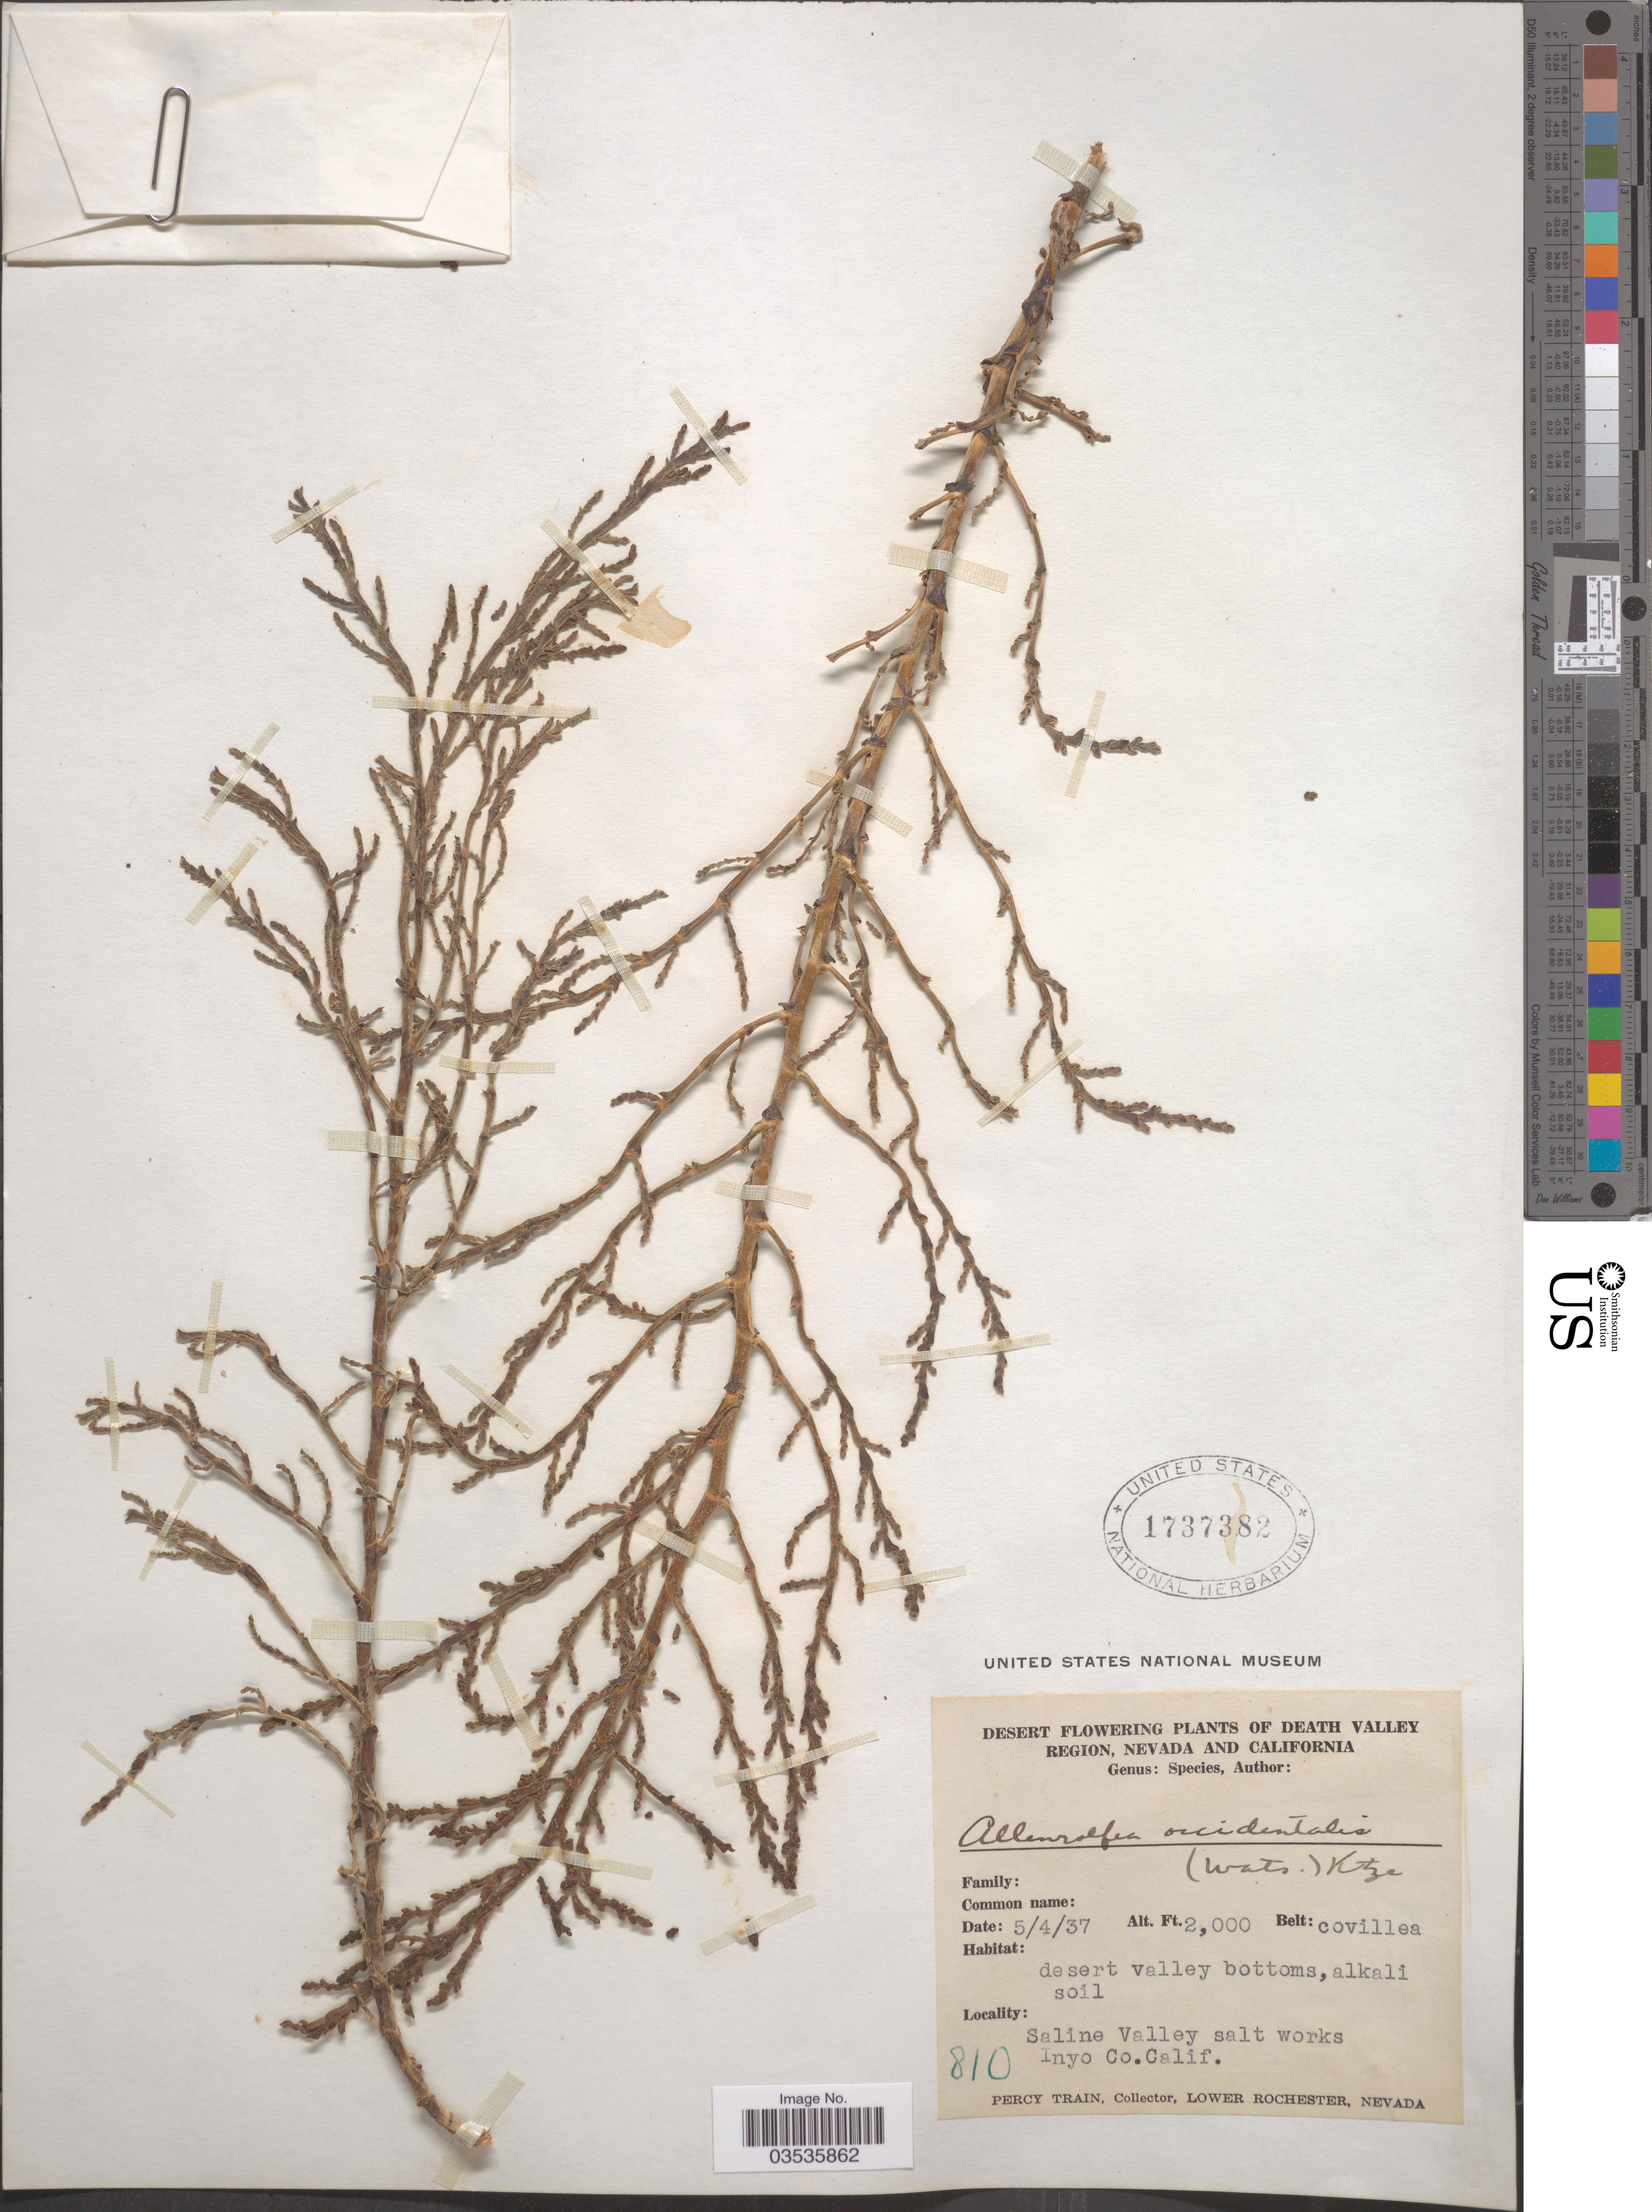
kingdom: Plantae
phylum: Tracheophyta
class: Magnoliopsida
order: Caryophyllales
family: Amaranthaceae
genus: Allenrolfea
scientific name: Allenrolfea occidentalis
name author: (S. Watson) Kuntze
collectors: P. Train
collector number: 810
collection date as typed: Transcribed d/m/y: 4/5/37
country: United States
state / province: California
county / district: Inyo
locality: Desert. Death Valley Region. Saline Valley salt works Inyo Co.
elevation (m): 610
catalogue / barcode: US 1737382